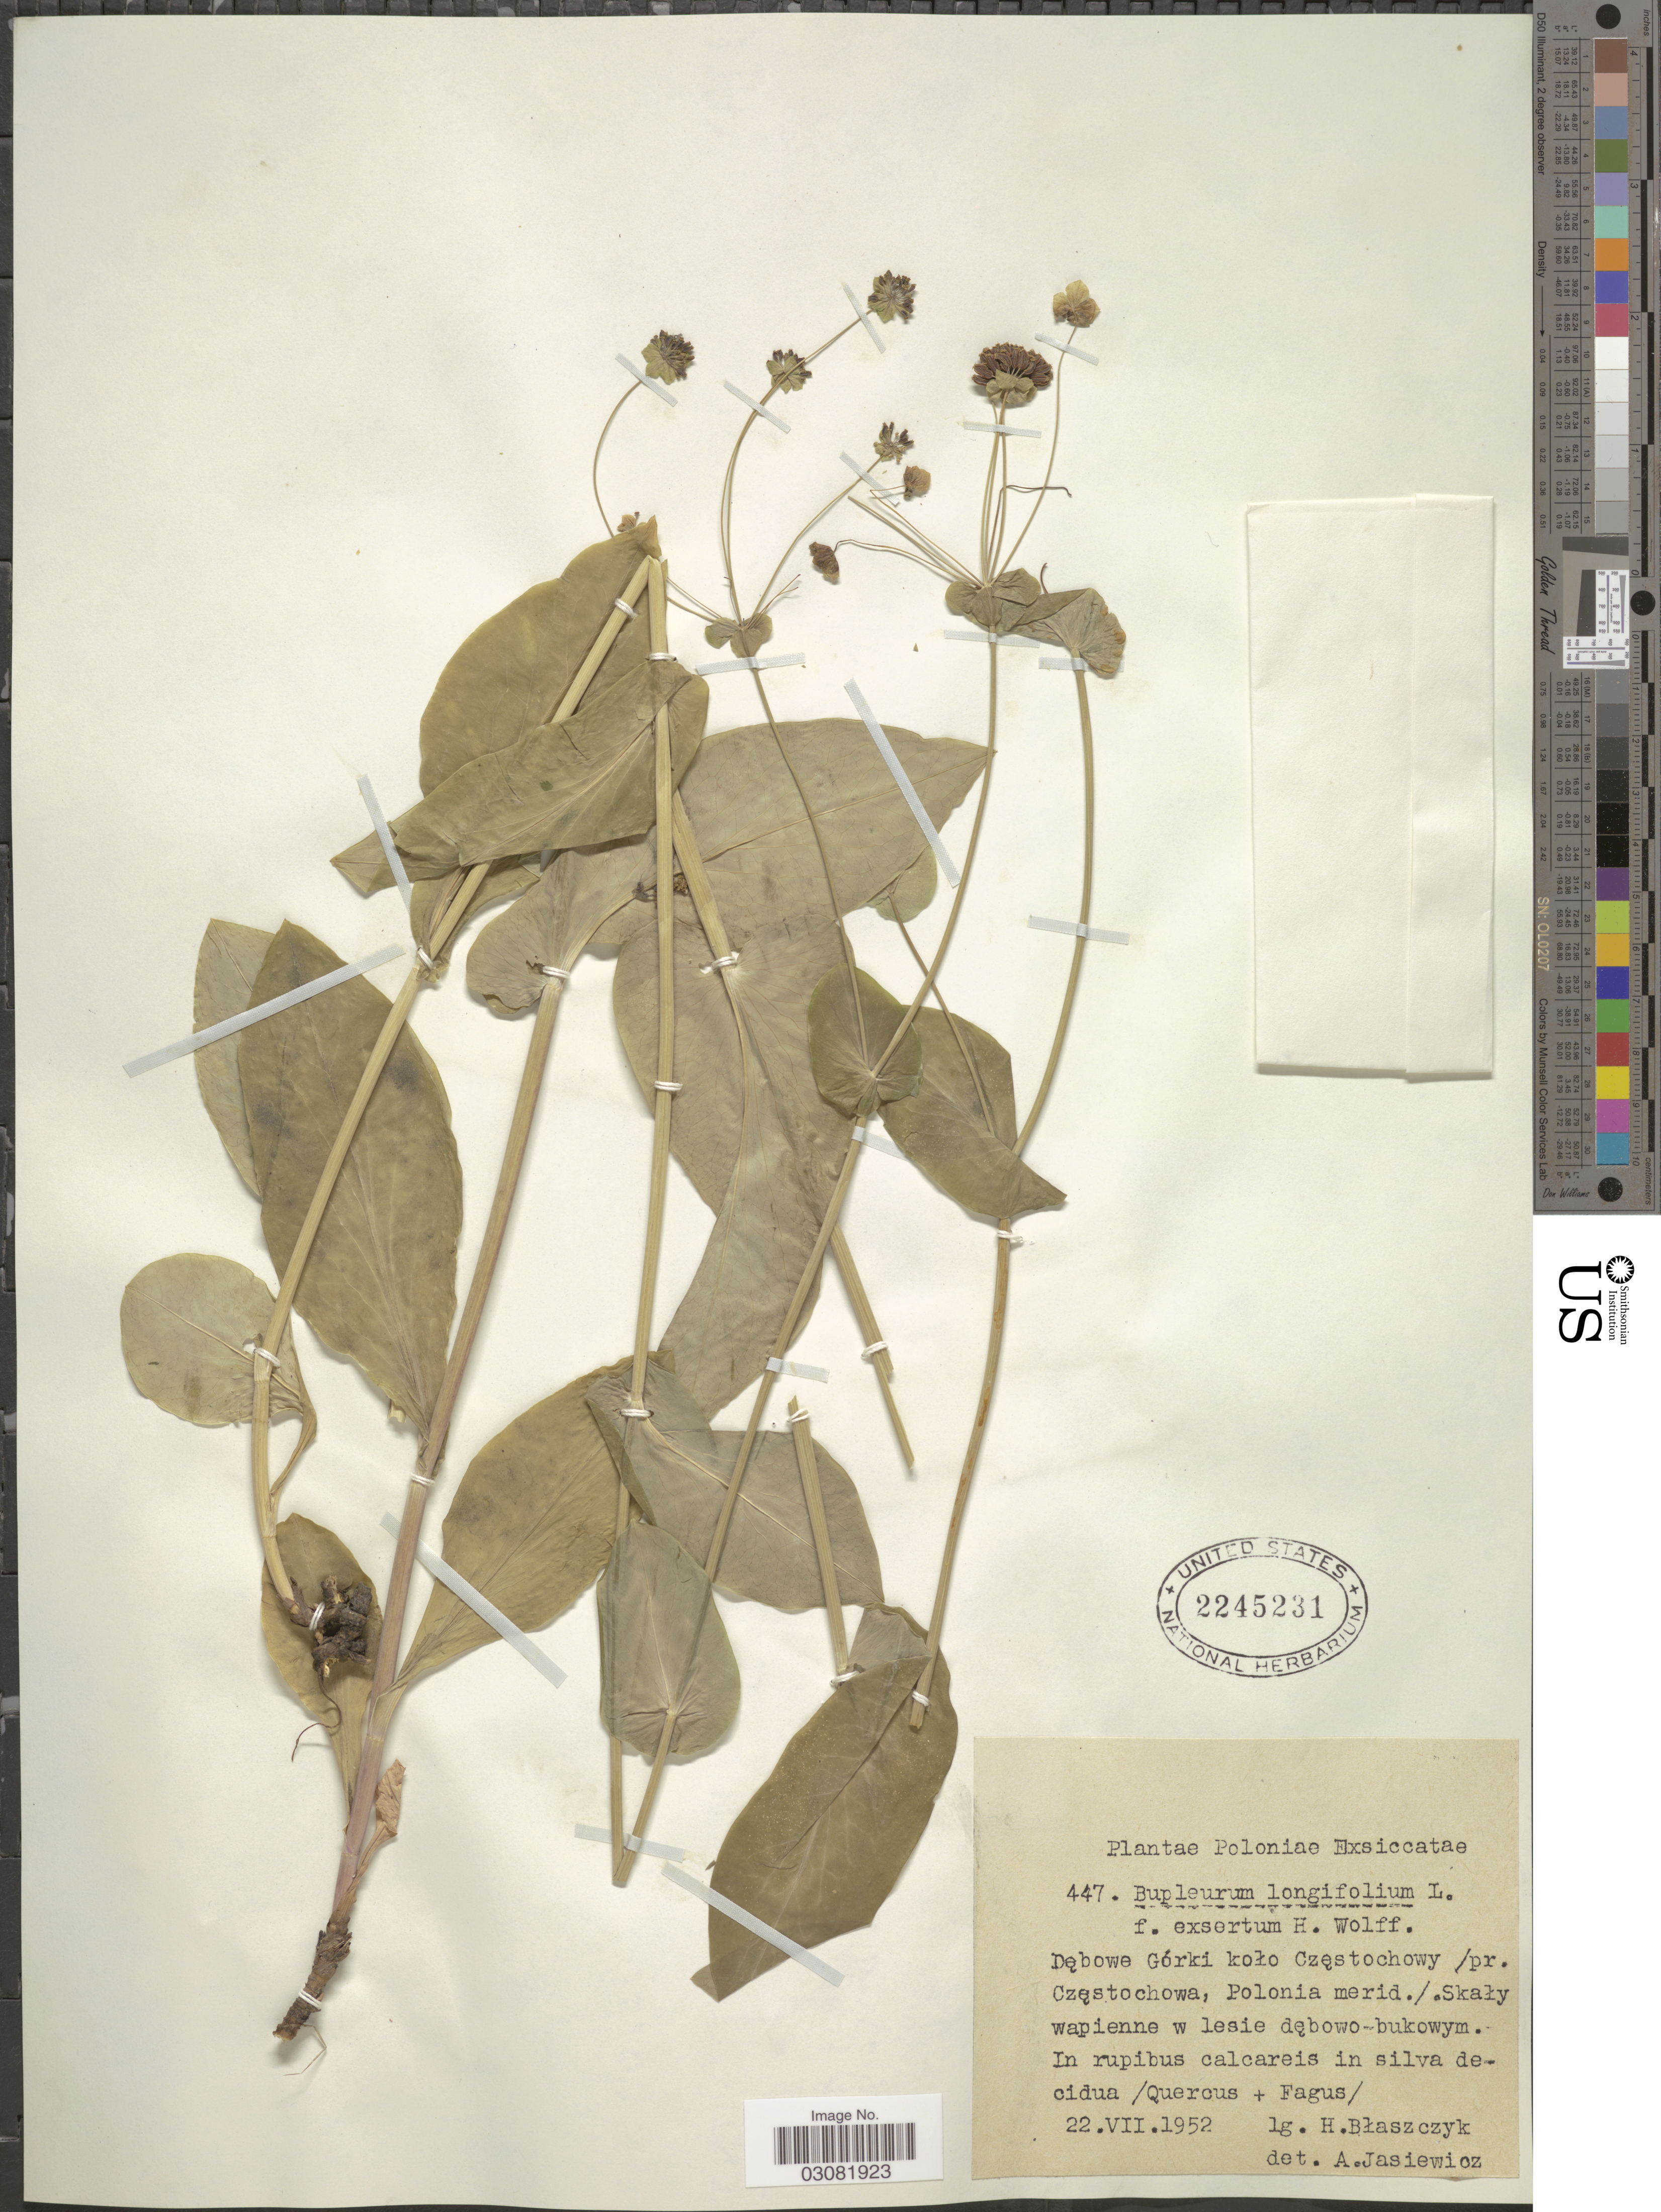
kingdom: Plantae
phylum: Tracheophyta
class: Magnoliopsida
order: Apiales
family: Apiaceae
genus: Bupleurum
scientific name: Bupleurum longifolium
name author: L.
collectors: H. Blaszczyk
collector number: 447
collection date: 1952-07-22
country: Poland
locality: Poloniae. Debowe Górki kolo Czestochowy /pr. Czestochowa, Polonia merid.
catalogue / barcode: US 2245231